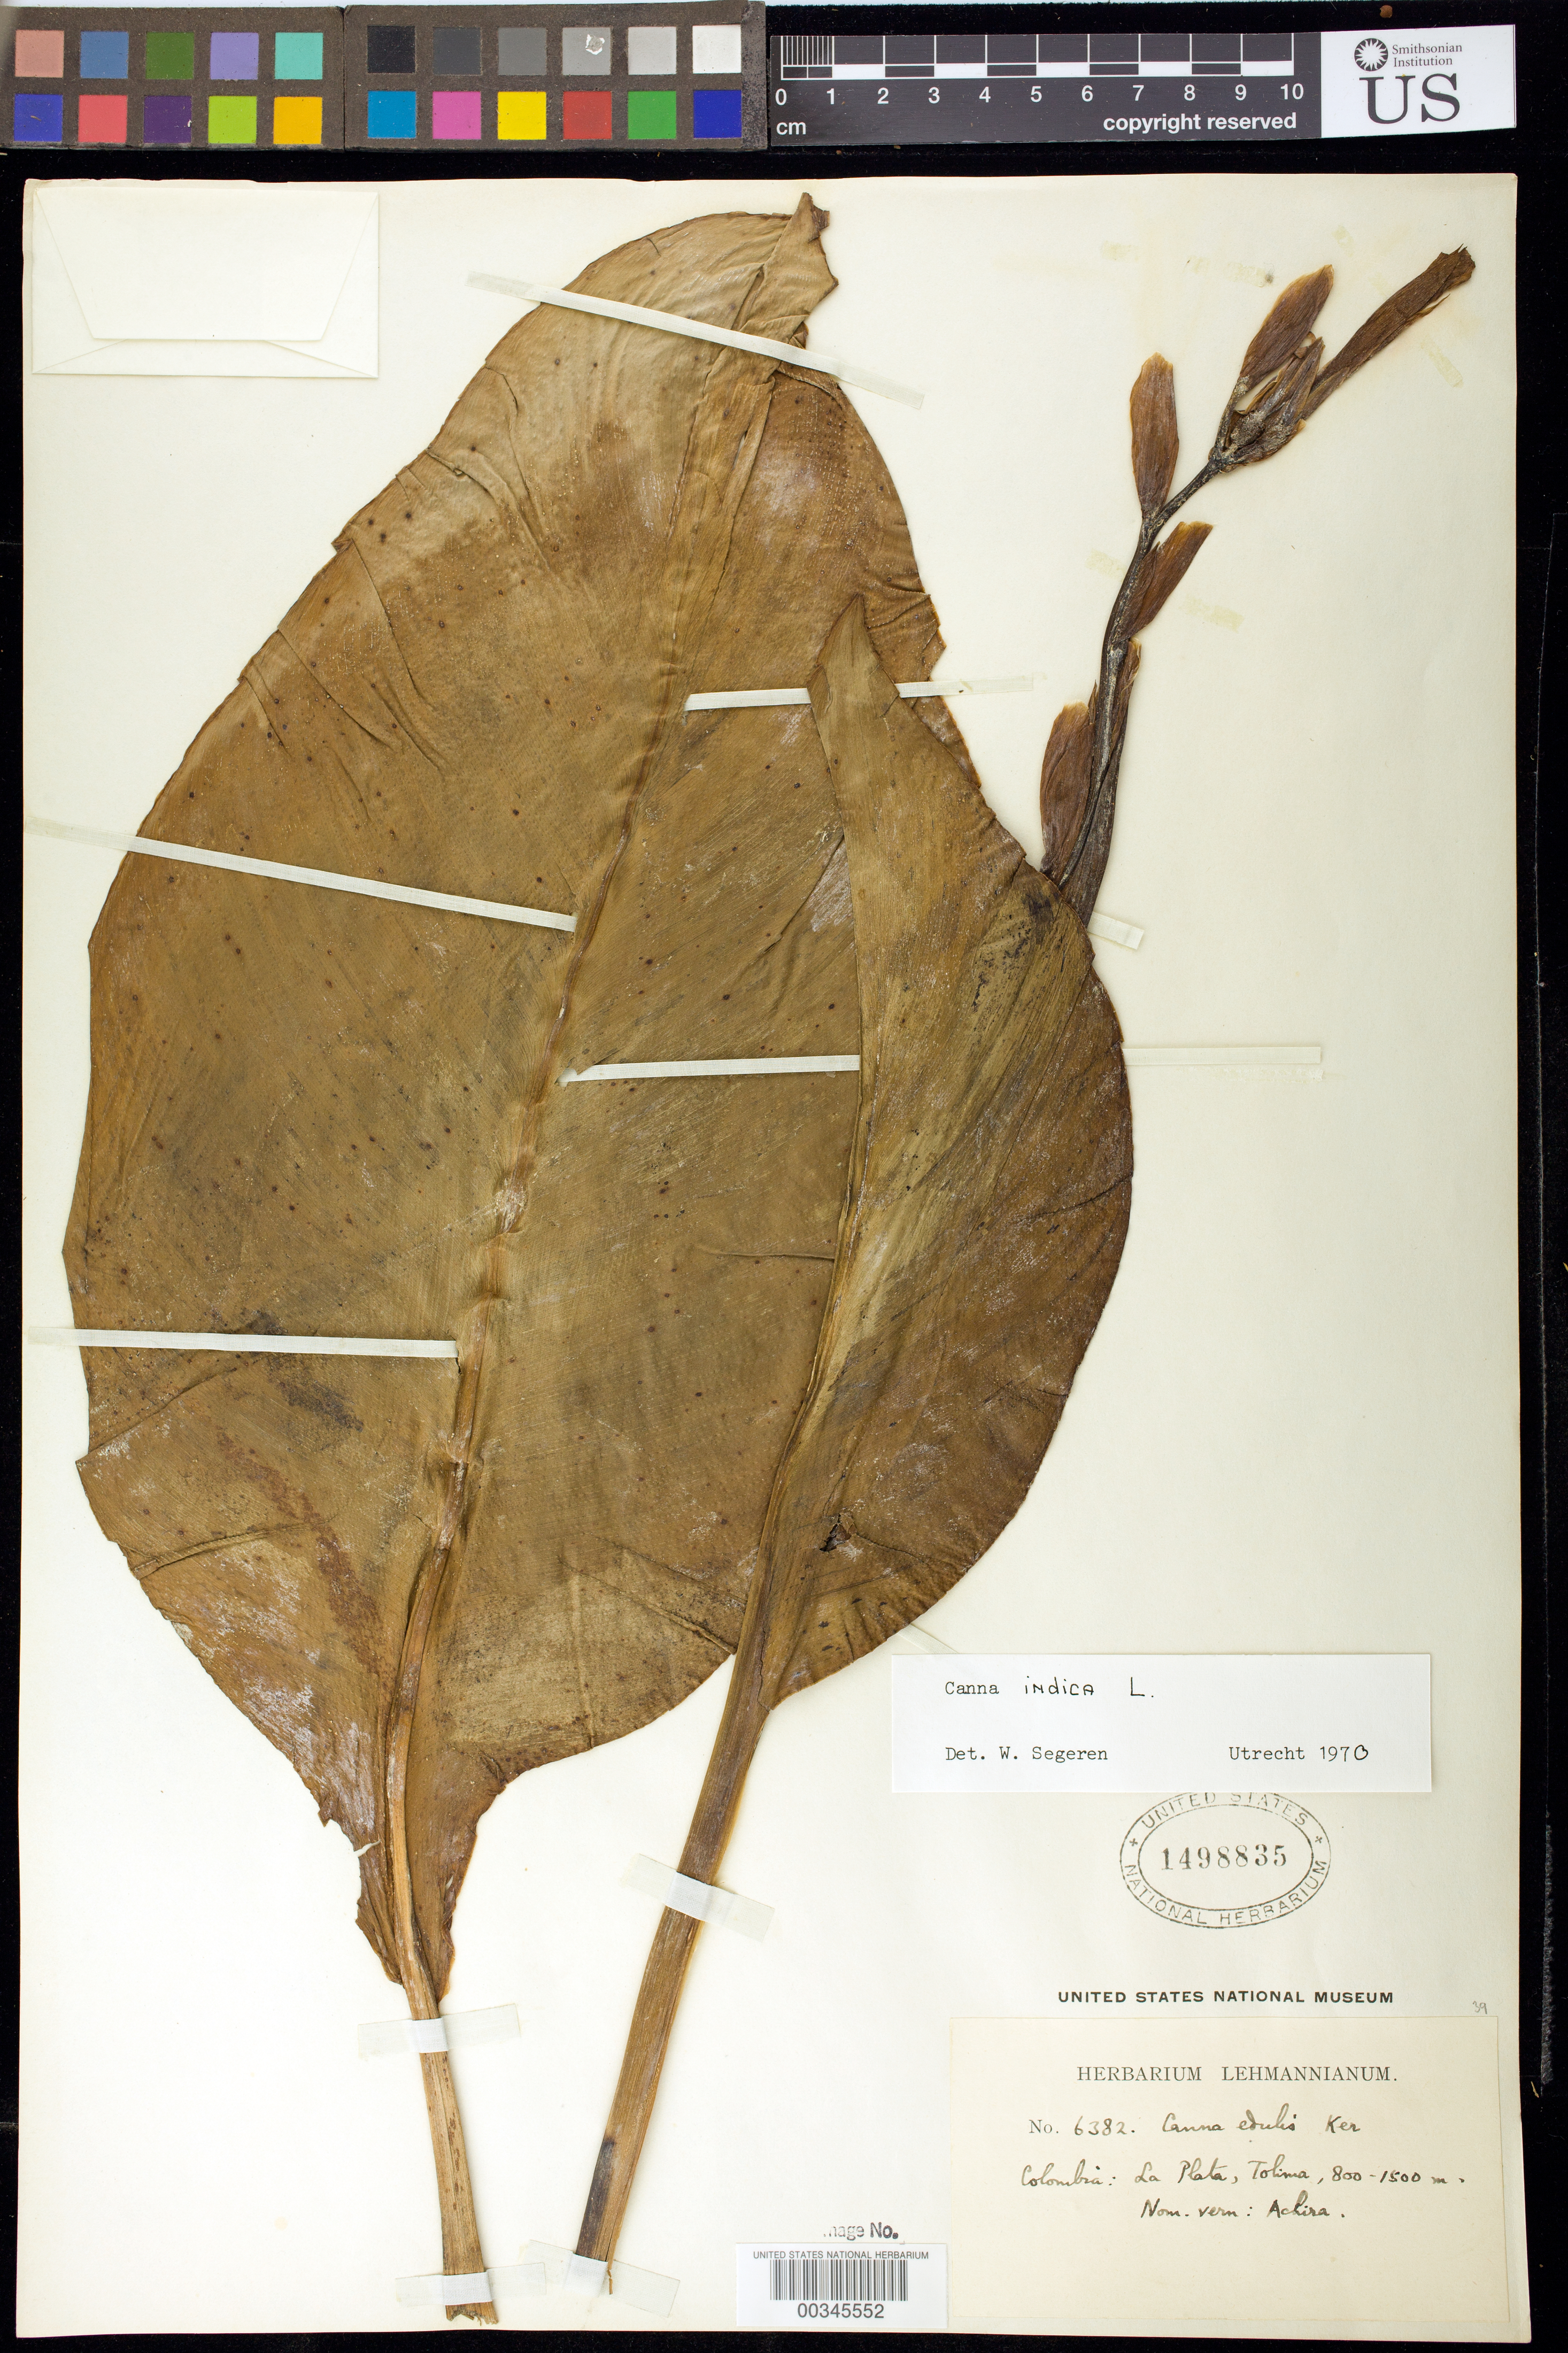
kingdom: Plantae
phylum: Tracheophyta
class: Liliopsida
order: Zingiberales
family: Cannaceae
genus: Canna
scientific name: Canna indica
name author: L.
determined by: Segeren, W.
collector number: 6382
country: Colombia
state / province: Tolima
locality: La Plata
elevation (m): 800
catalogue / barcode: US 1498835